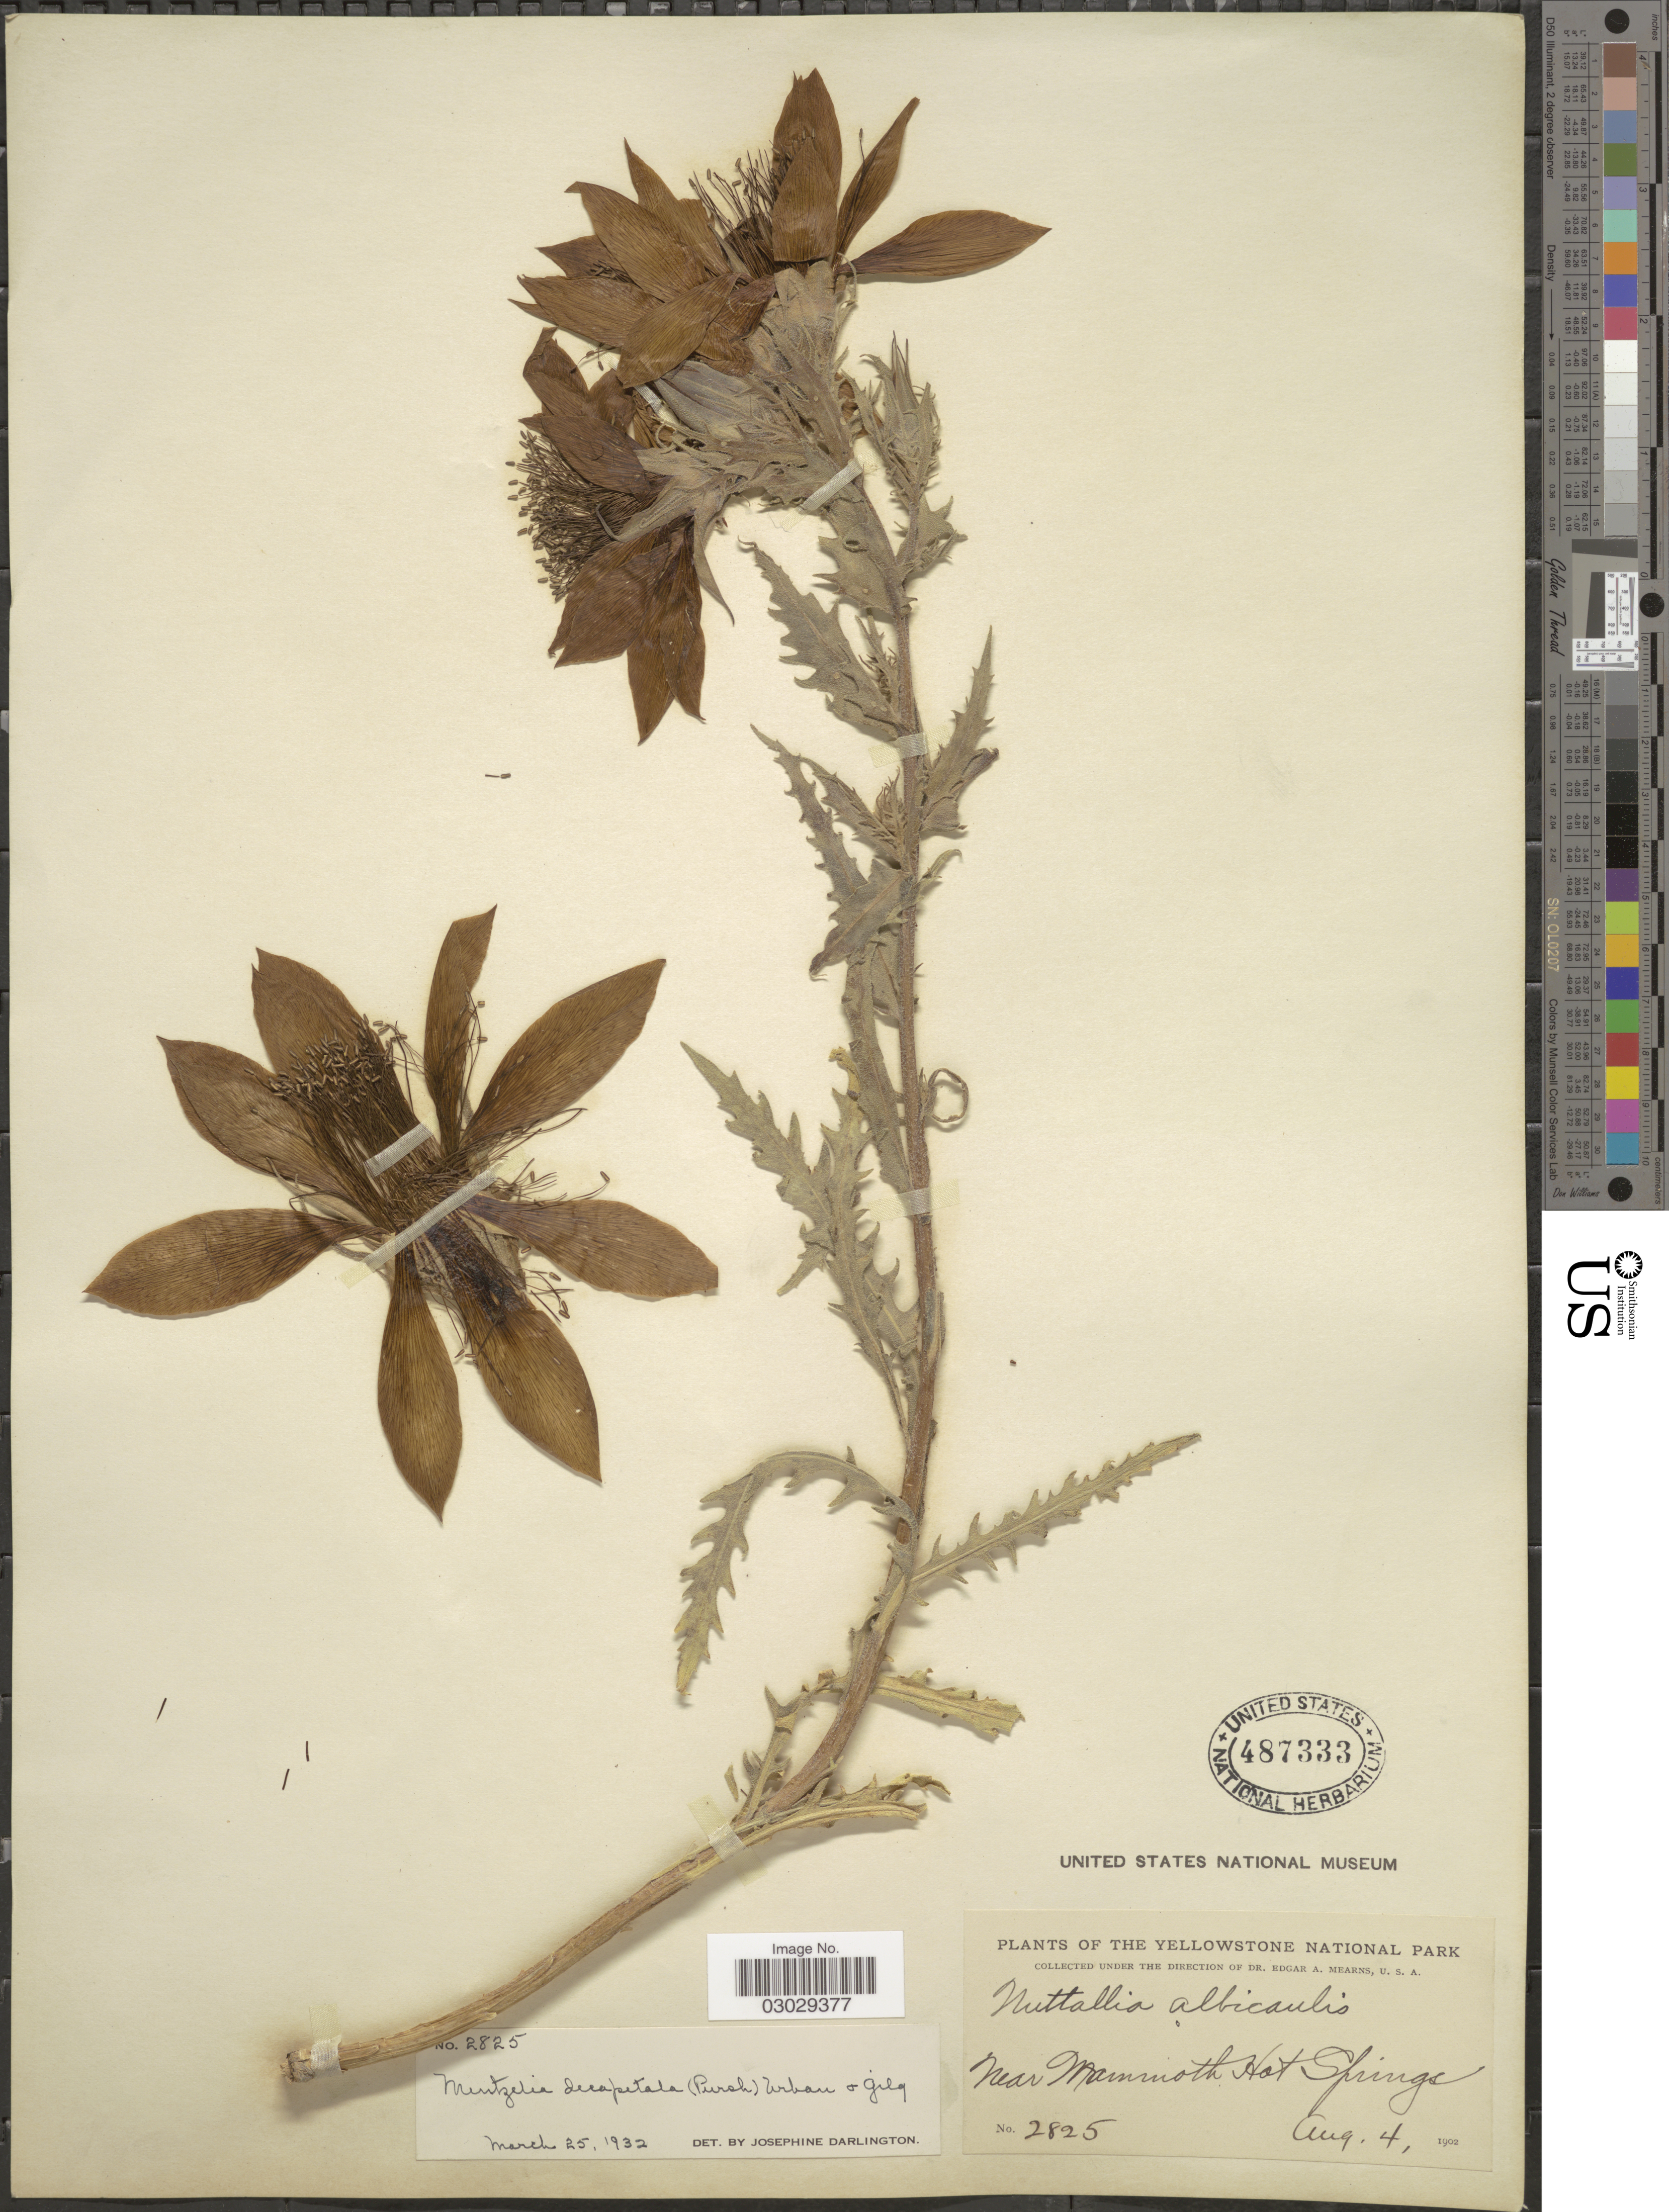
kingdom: Plantae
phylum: Tracheophyta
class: Magnoliopsida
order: Cornales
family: Loasaceae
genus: Mentzelia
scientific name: Mentzelia decapetala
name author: (Sims) Urb.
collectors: E. A. Mearns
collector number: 2825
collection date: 1902-08-04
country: United States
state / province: Wyoming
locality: The Yellowstone National Park. Near Mammoth Hot Springs.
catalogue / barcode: US 487333